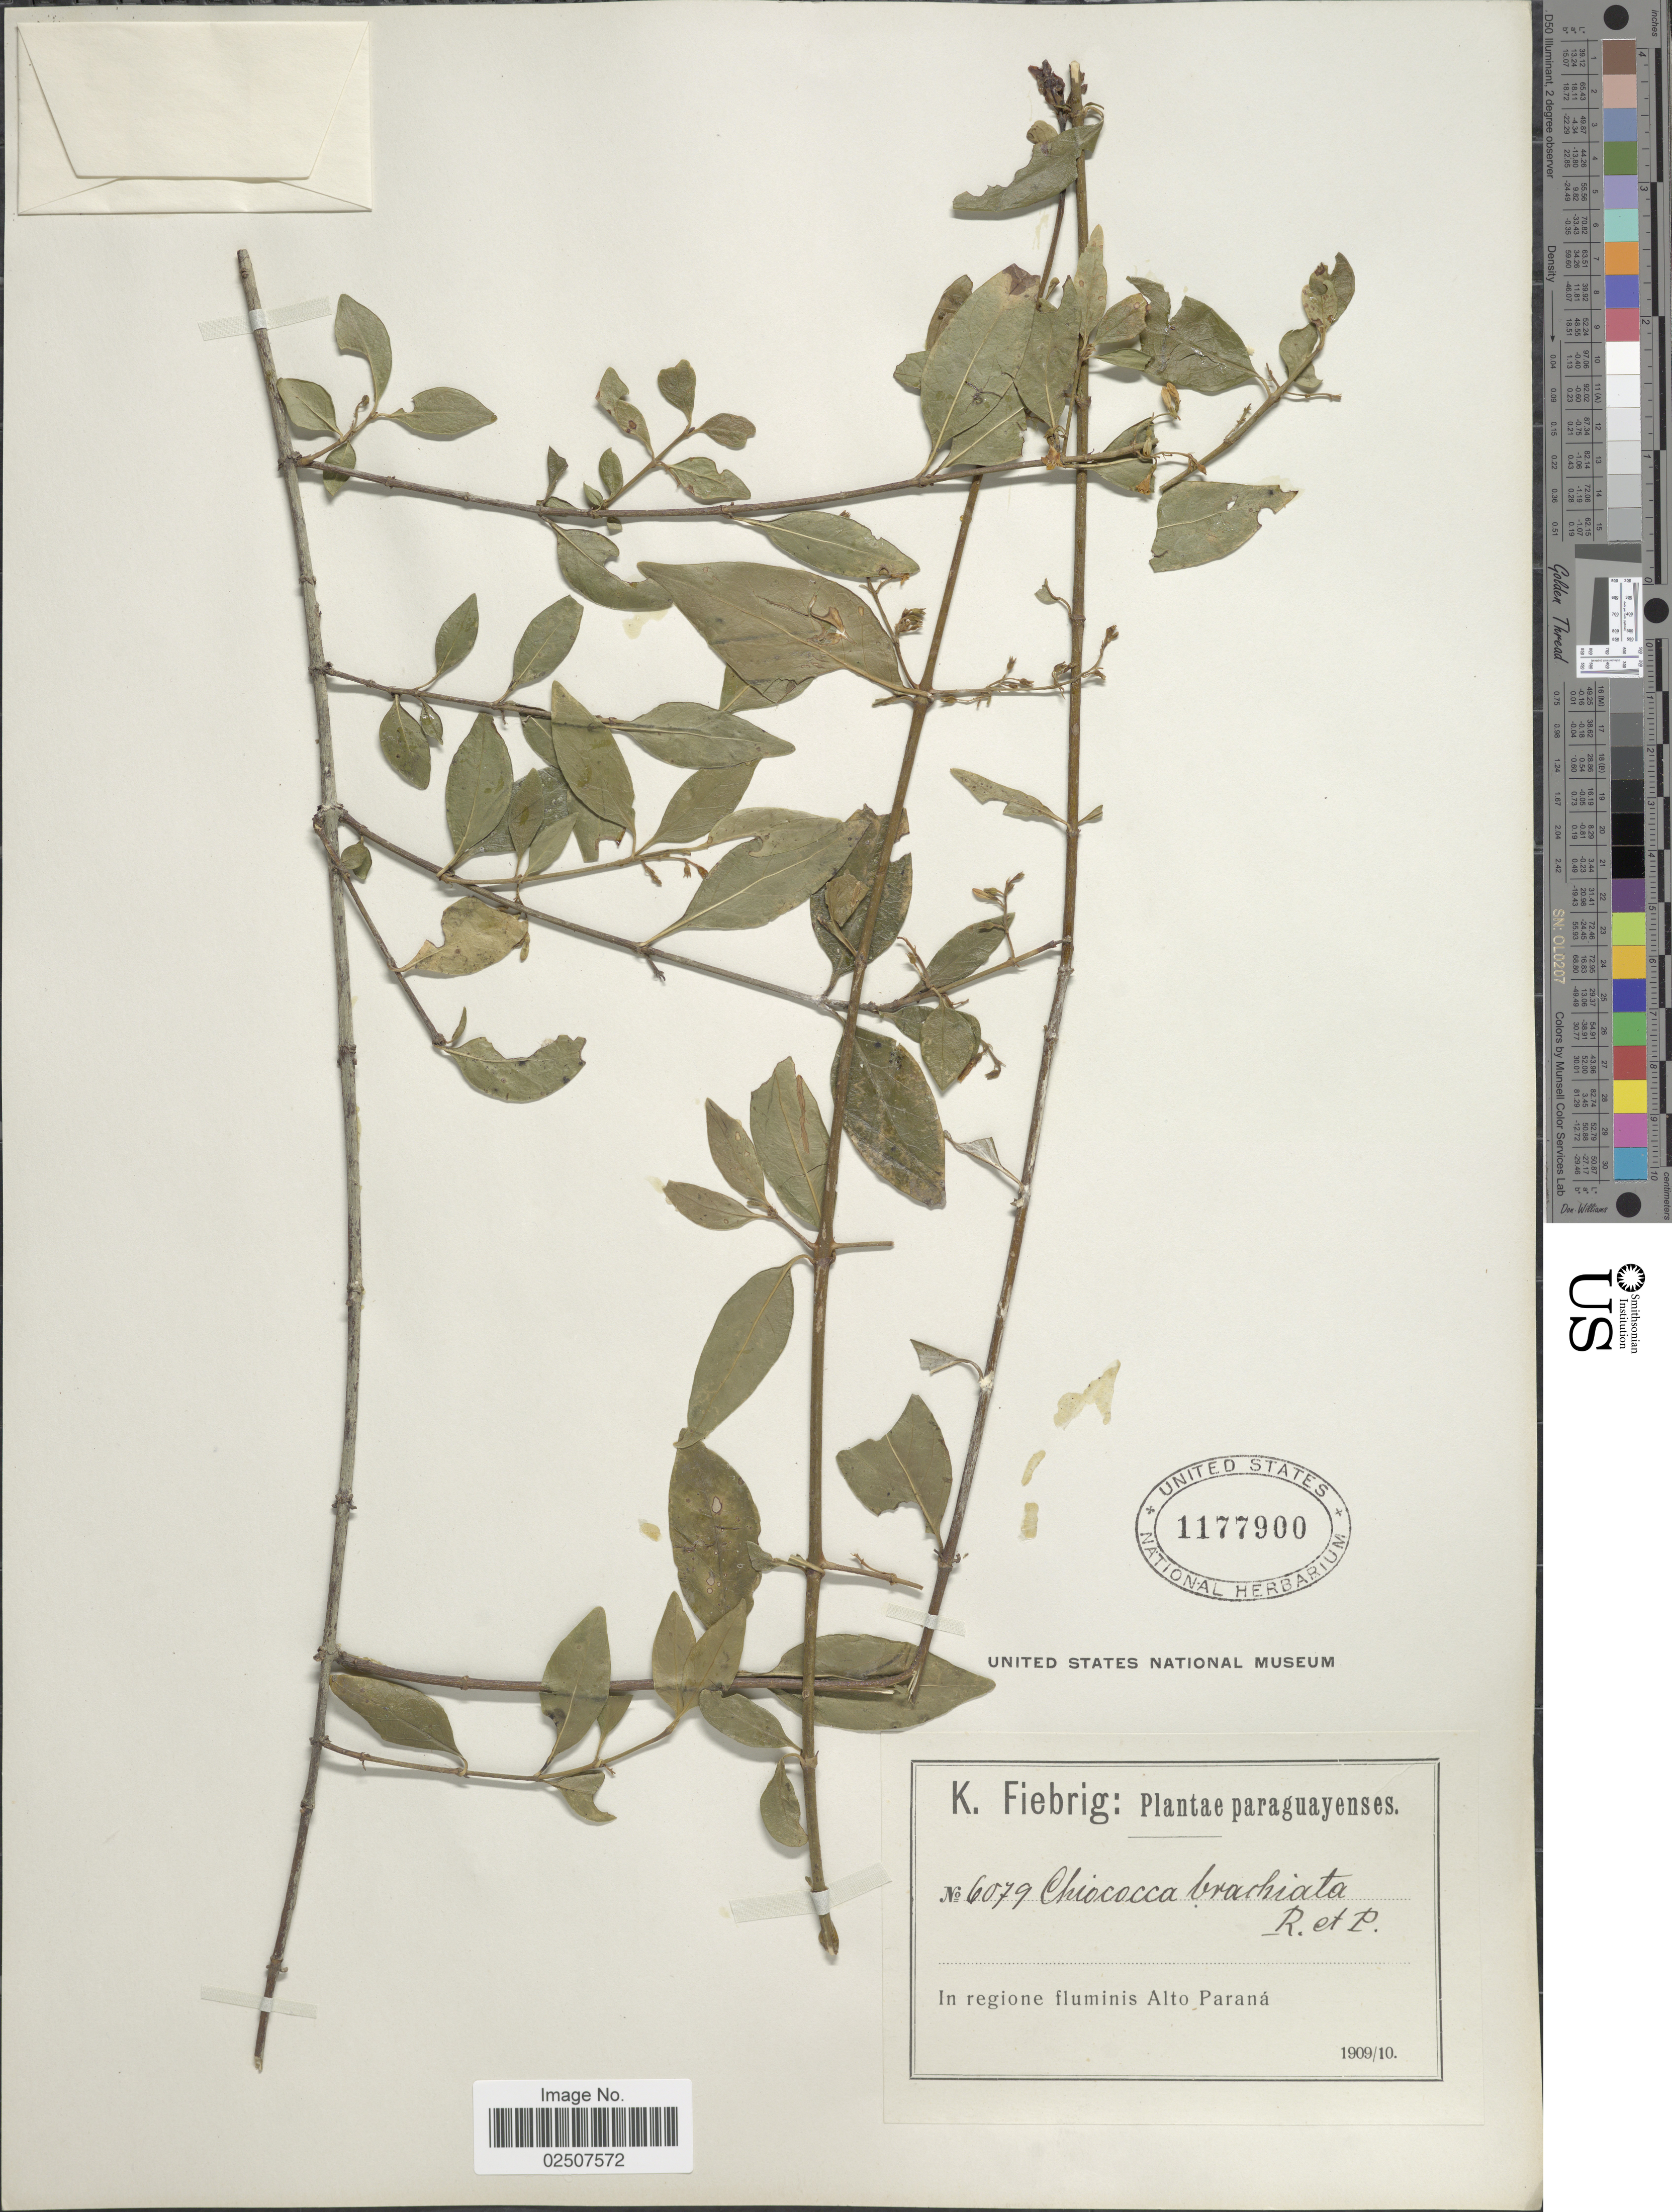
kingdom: Plantae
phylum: Tracheophyta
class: Magnoliopsida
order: Gentianales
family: Rubiaceae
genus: Chiococca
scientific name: Chiococca alba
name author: (L.) Hitchc.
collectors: K. Fiebrig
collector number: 6079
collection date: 1909/1910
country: Paraguay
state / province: Alto Parana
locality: In regione fluminis Alto Parana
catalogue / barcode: US 1177900